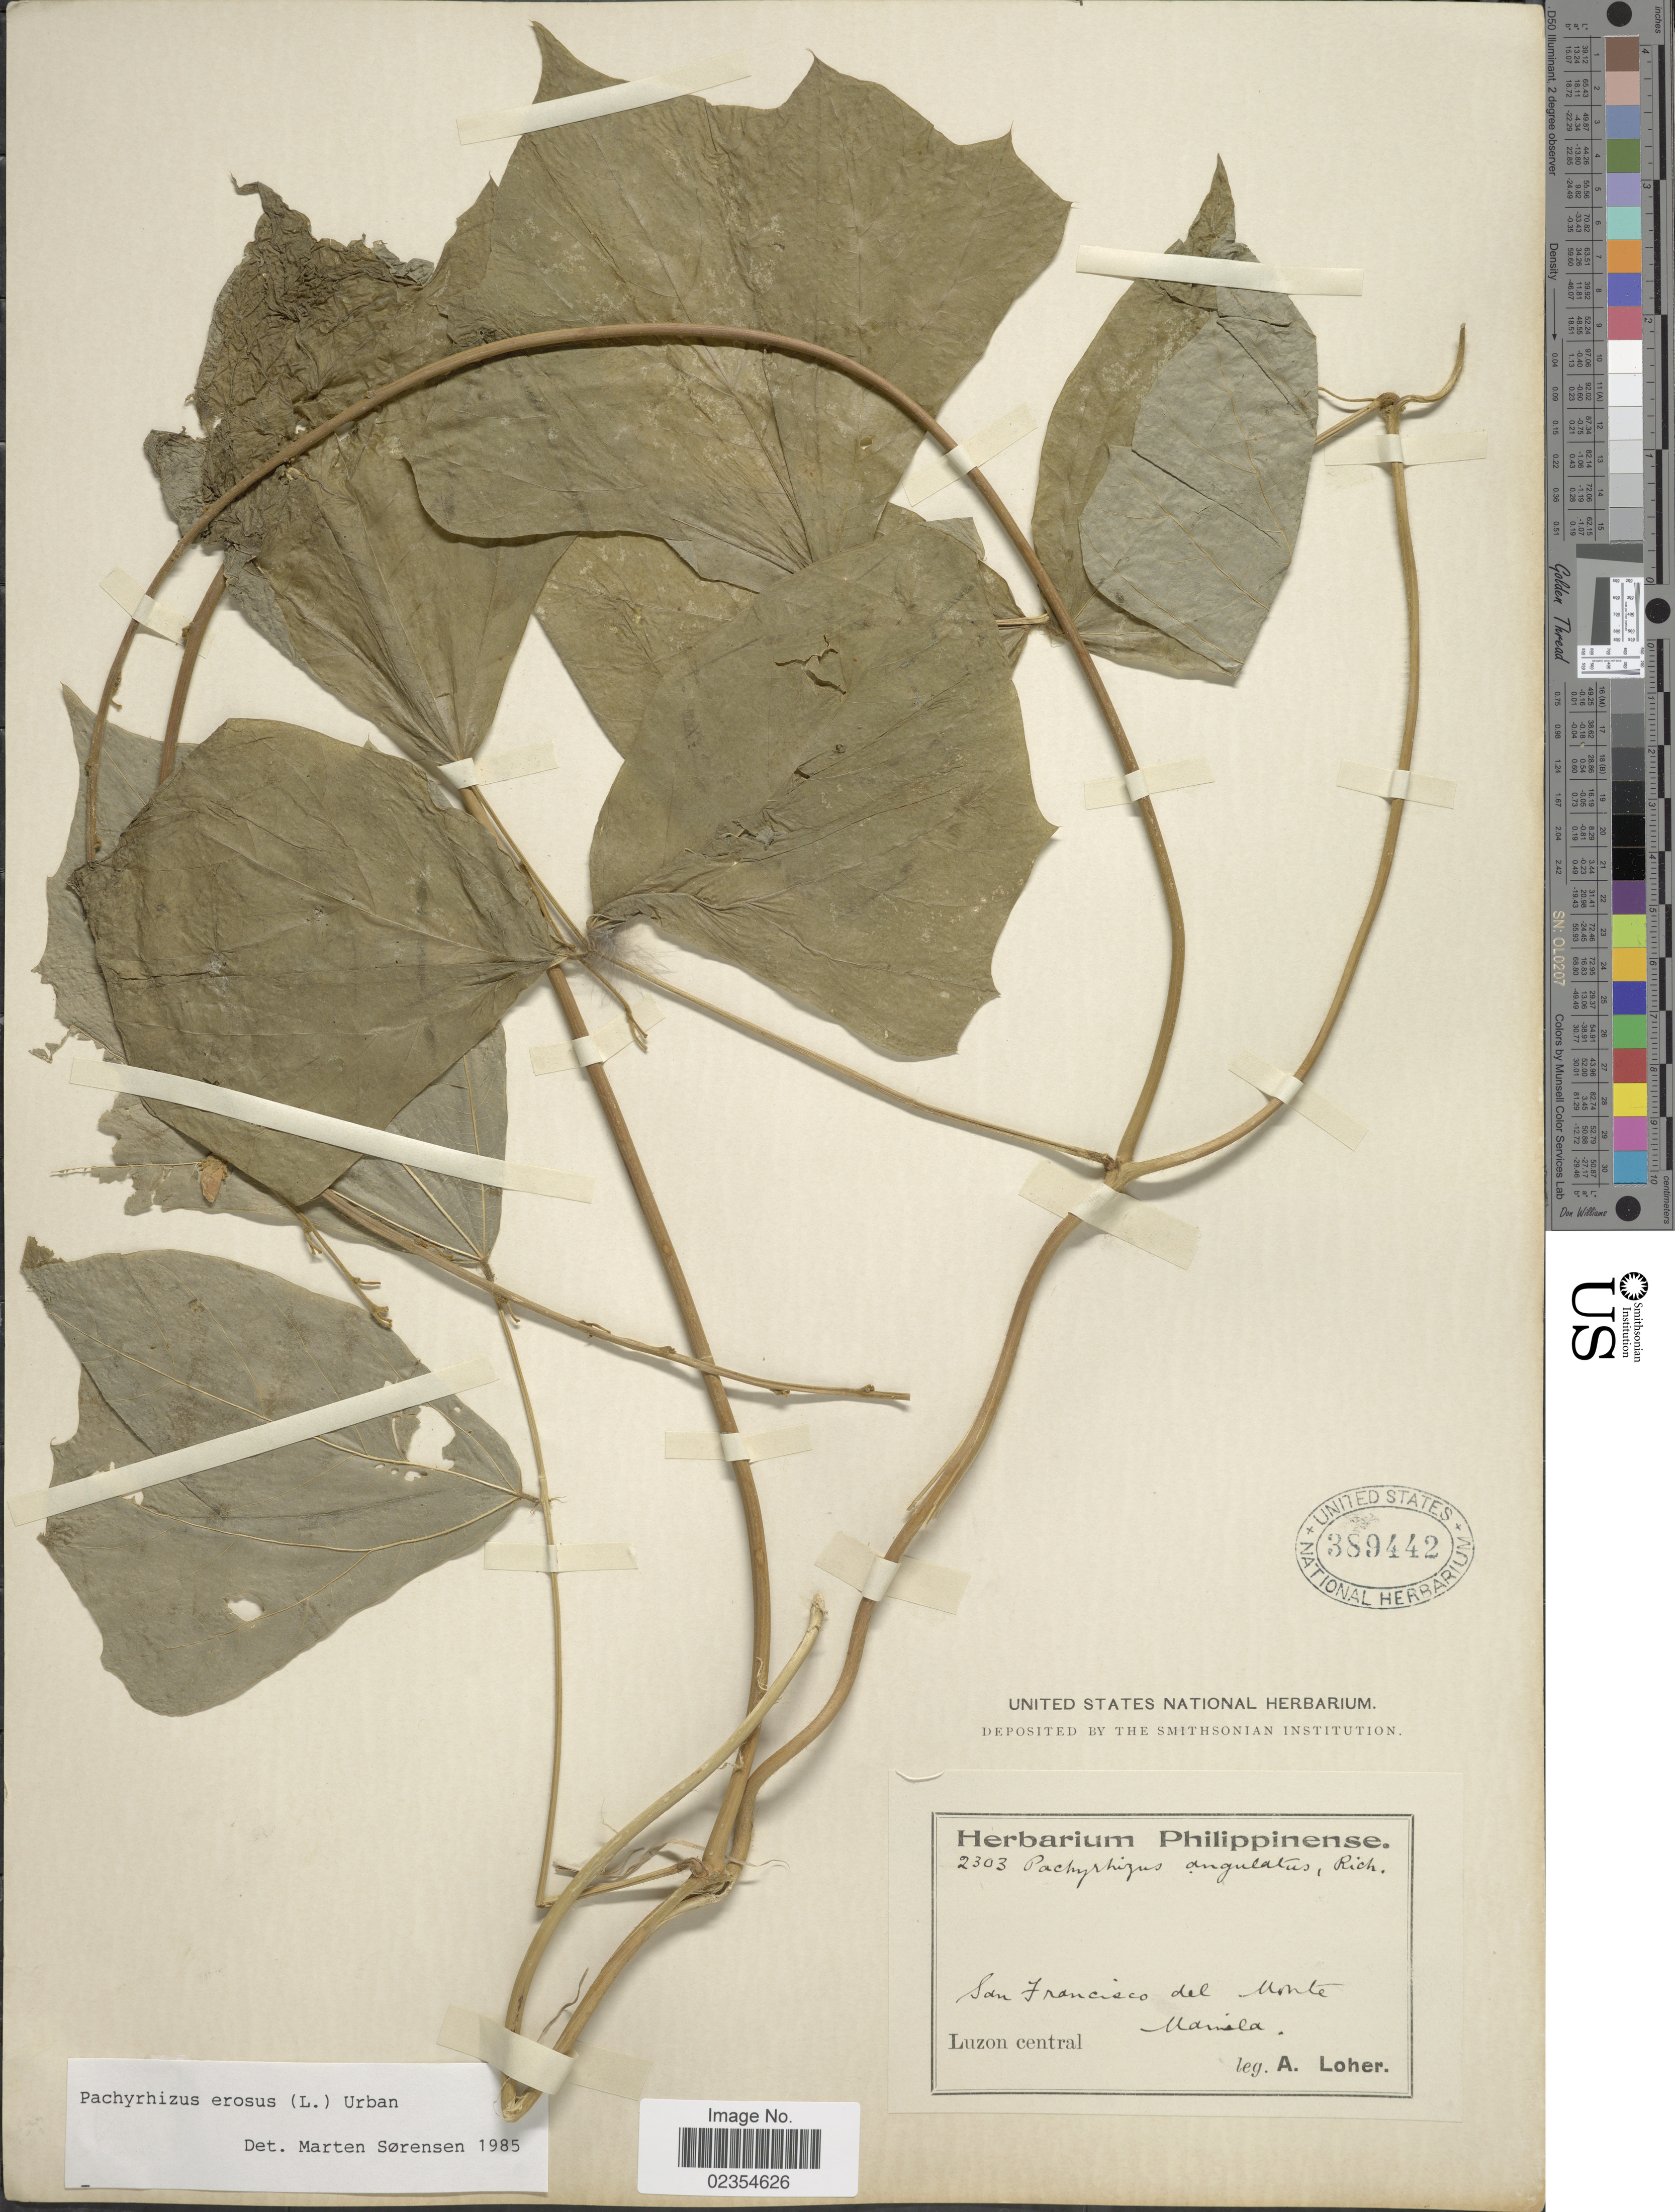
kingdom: Plantae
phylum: Tracheophyta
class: Magnoliopsida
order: Fabales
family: Fabaceae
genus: Pachyrhizus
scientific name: Pachyrhizus erosus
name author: (L.) Urb.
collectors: A. Loher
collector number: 2303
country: Philippines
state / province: National Capital Region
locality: San Francisco del Monte Manila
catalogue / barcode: US 389442